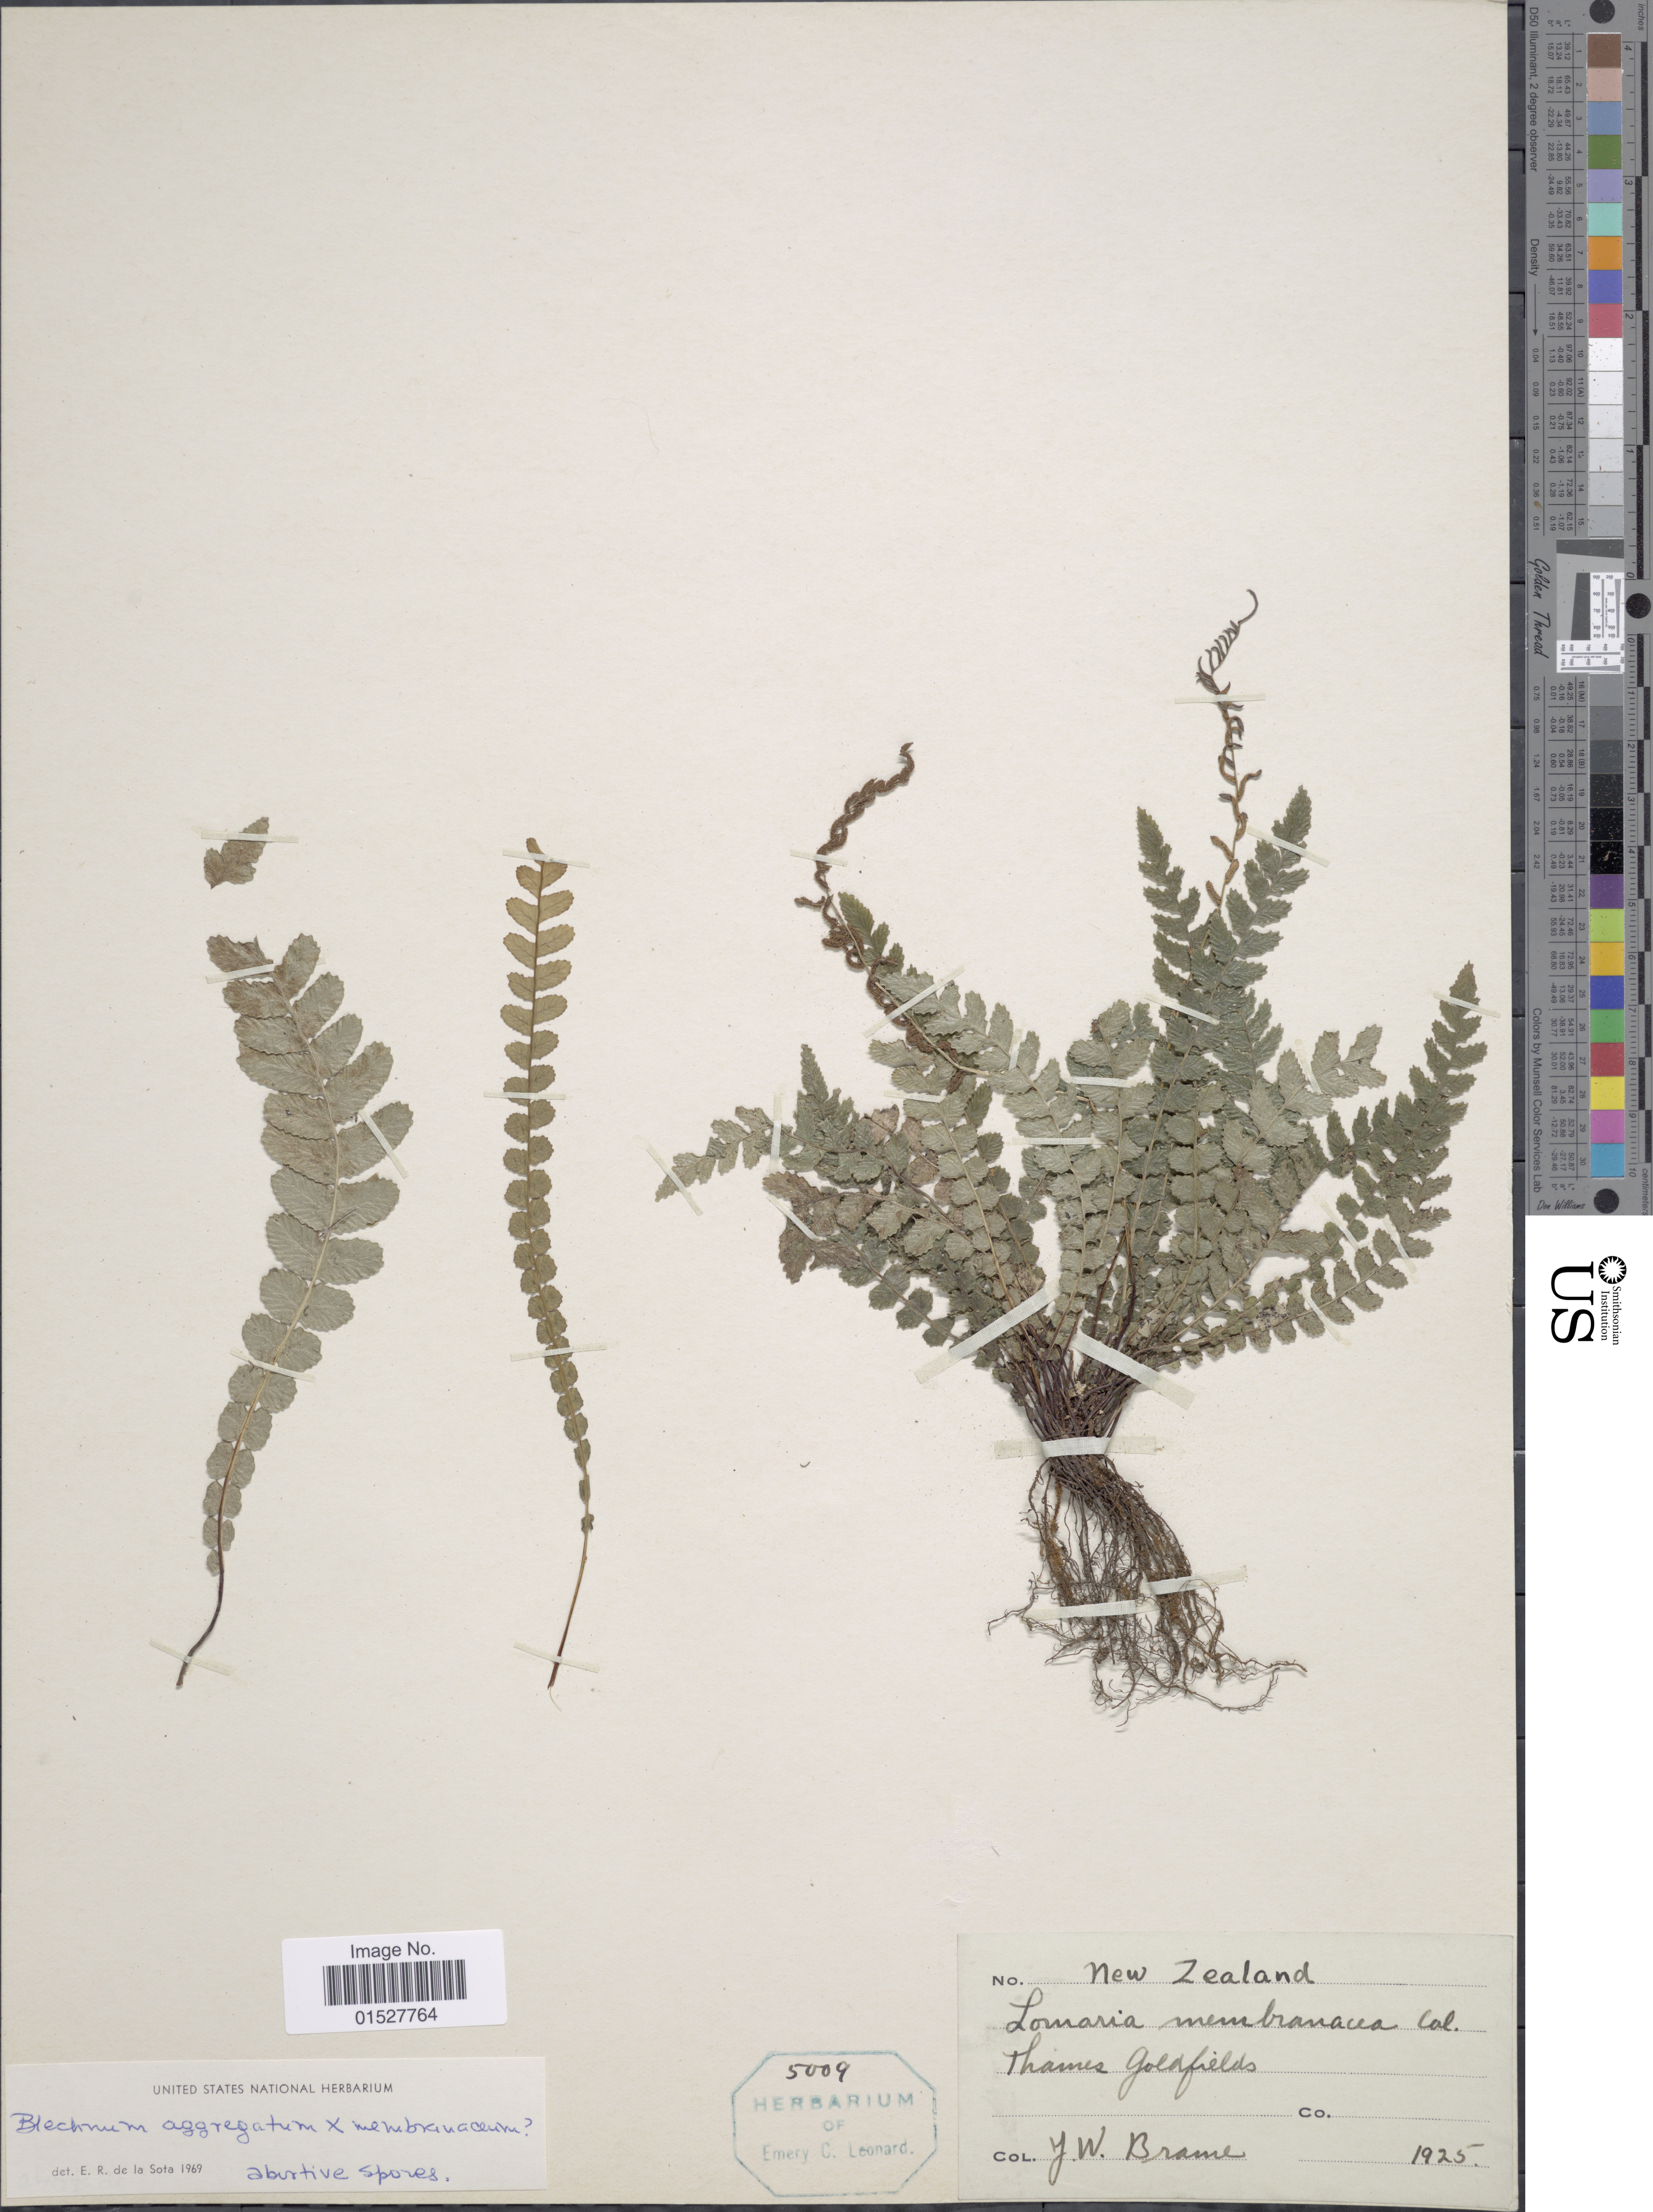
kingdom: Plantae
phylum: Tracheophyta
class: Polypodiopsida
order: Polypodiales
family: Blechnaceae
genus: Blechnum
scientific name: Blechnum aggregatum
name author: (Colenso) Tindale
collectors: J. Brame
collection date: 1925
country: New Zealand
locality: Thames Goldfields.